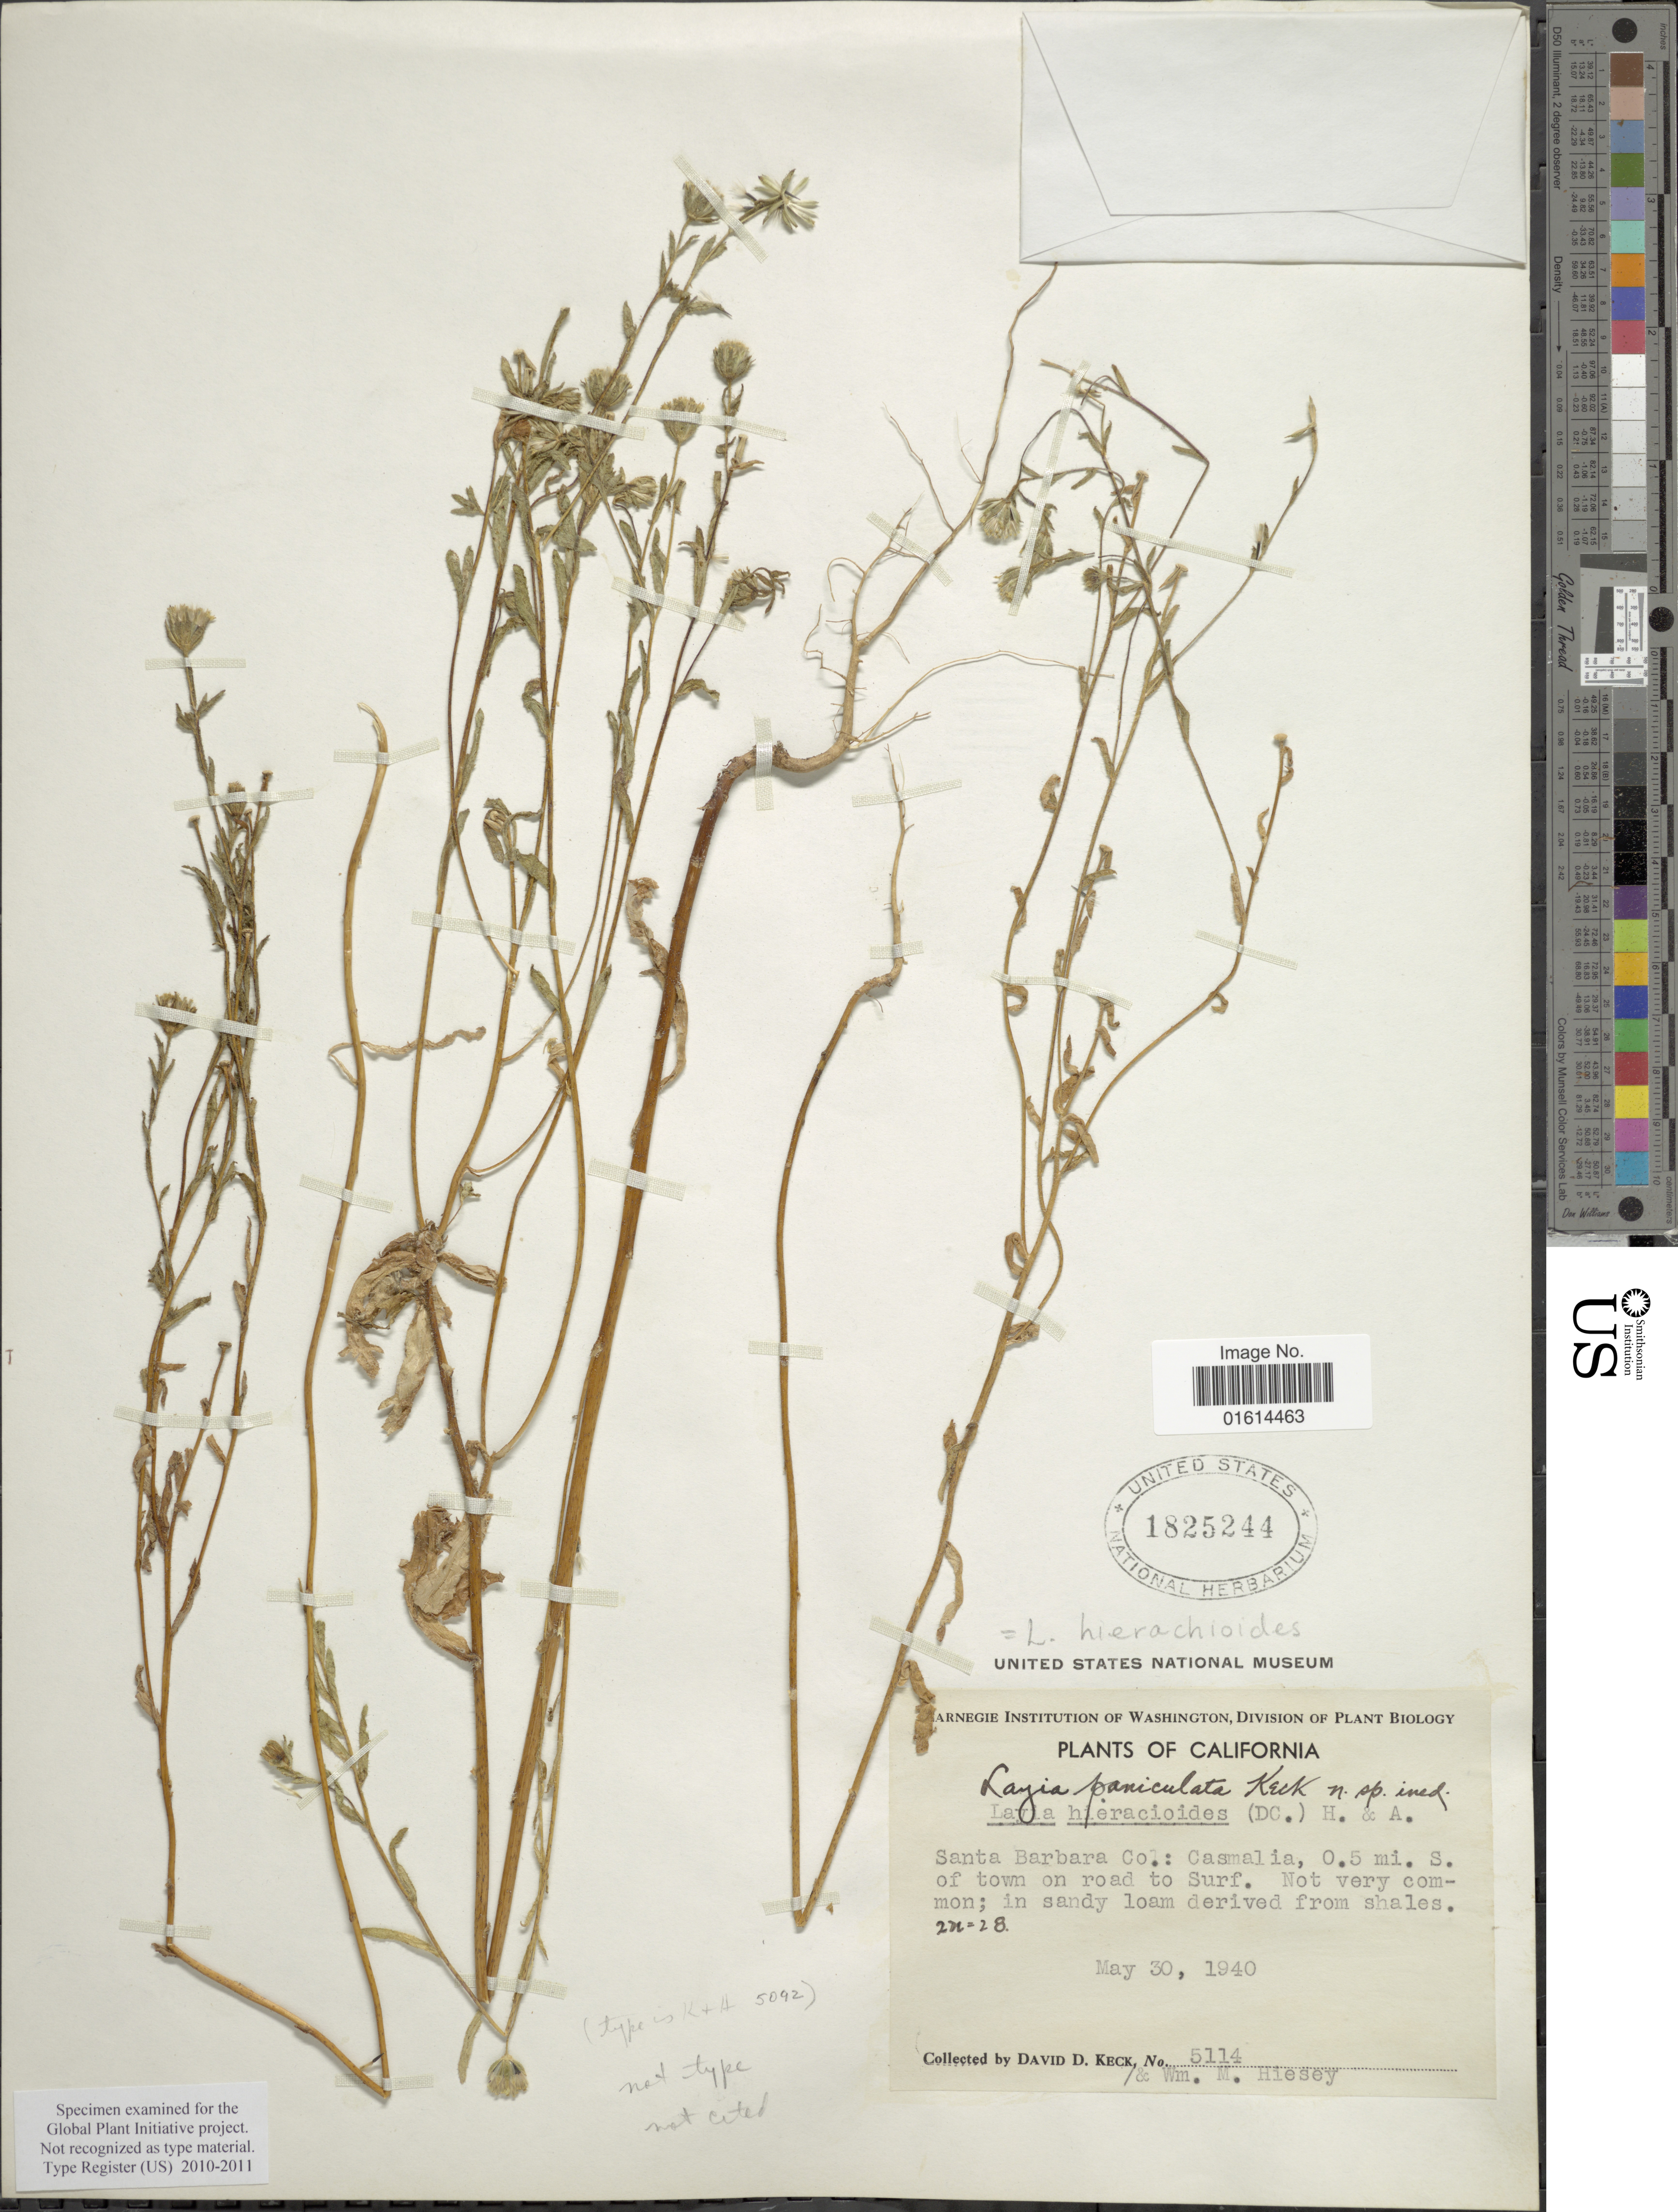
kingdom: Plantae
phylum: Tracheophyta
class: Magnoliopsida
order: Asterales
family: Asteraceae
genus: Layia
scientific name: Layia hieracioides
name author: (Hook. & Arn.) DC.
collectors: D. D. Keck & W. Hiesey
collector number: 5114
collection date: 1940-05-30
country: United States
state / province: California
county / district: Santa Barbara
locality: Santa Barbara Co., Casmalia, 0.5 mi. S. of town on road to Surf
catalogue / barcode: US 1825244